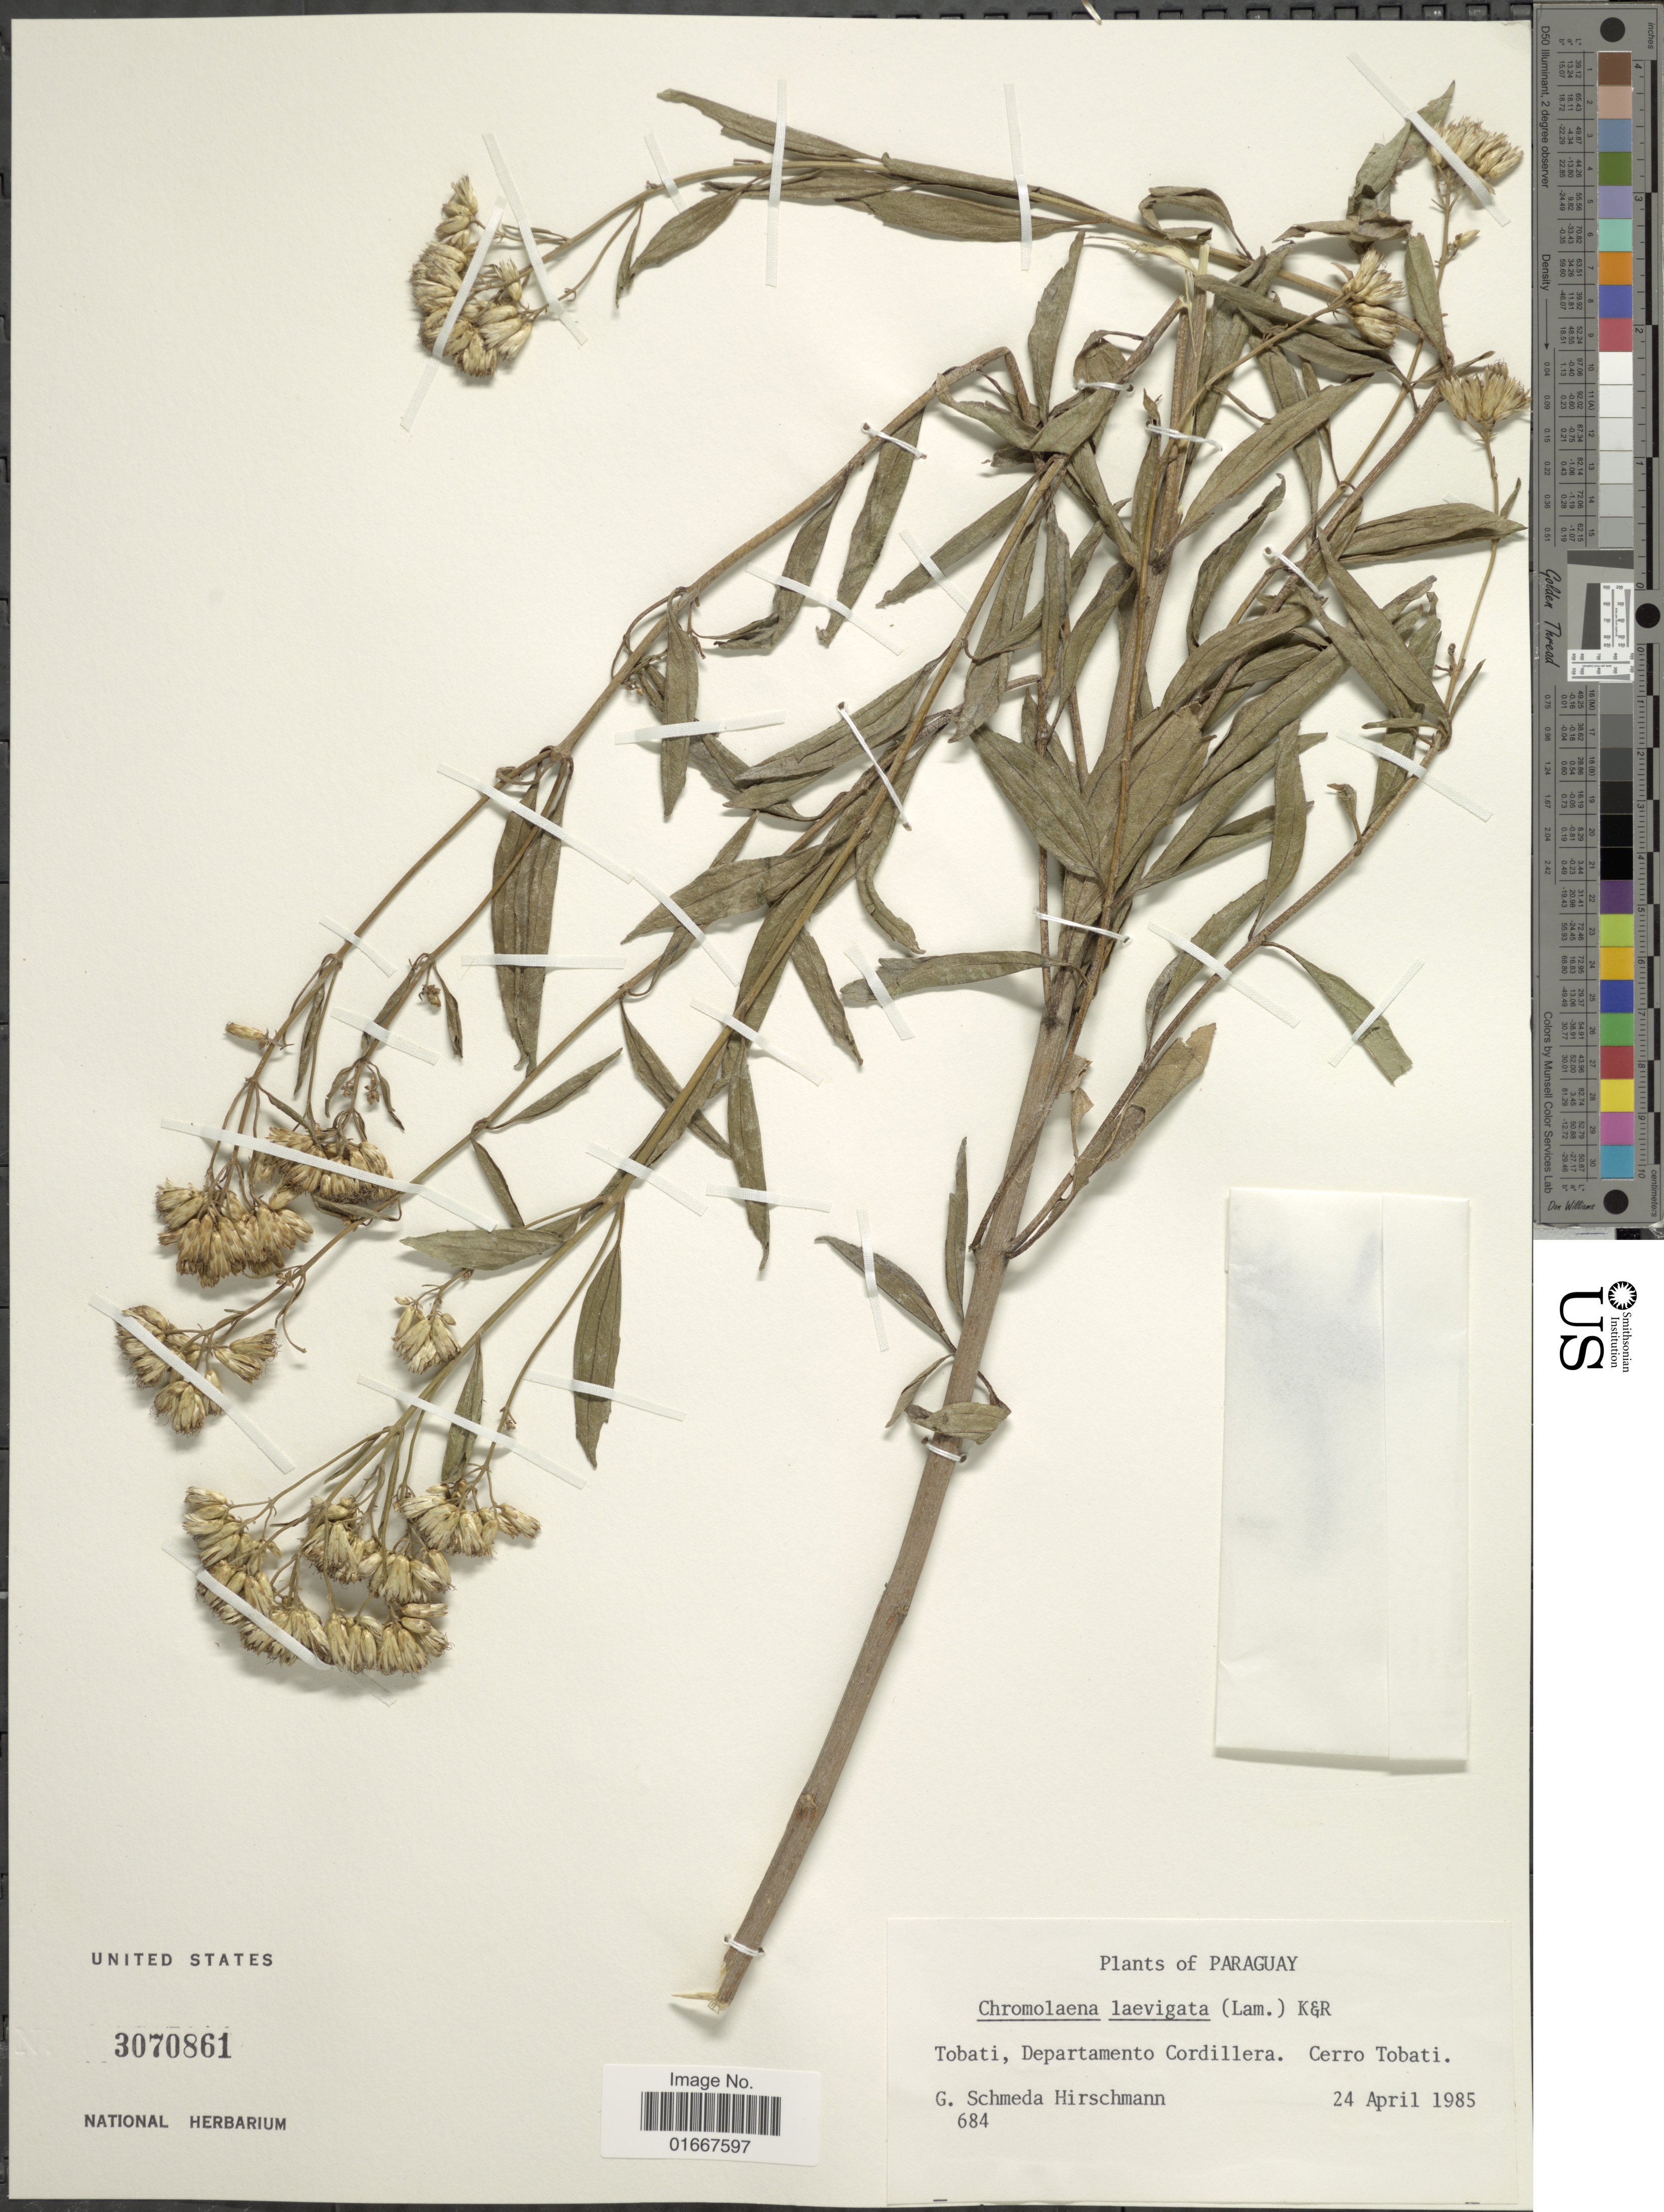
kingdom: Plantae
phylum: Tracheophyta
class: Magnoliopsida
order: Asterales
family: Asteraceae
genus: Chromolaena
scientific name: Chromolaena laevigata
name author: (Lam.) R.M. King & H. Rob.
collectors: G. Hirschmann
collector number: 684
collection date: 1985-04-24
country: Paraguay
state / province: Cordillera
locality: Tobati. Cerro Tobati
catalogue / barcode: US 3070861